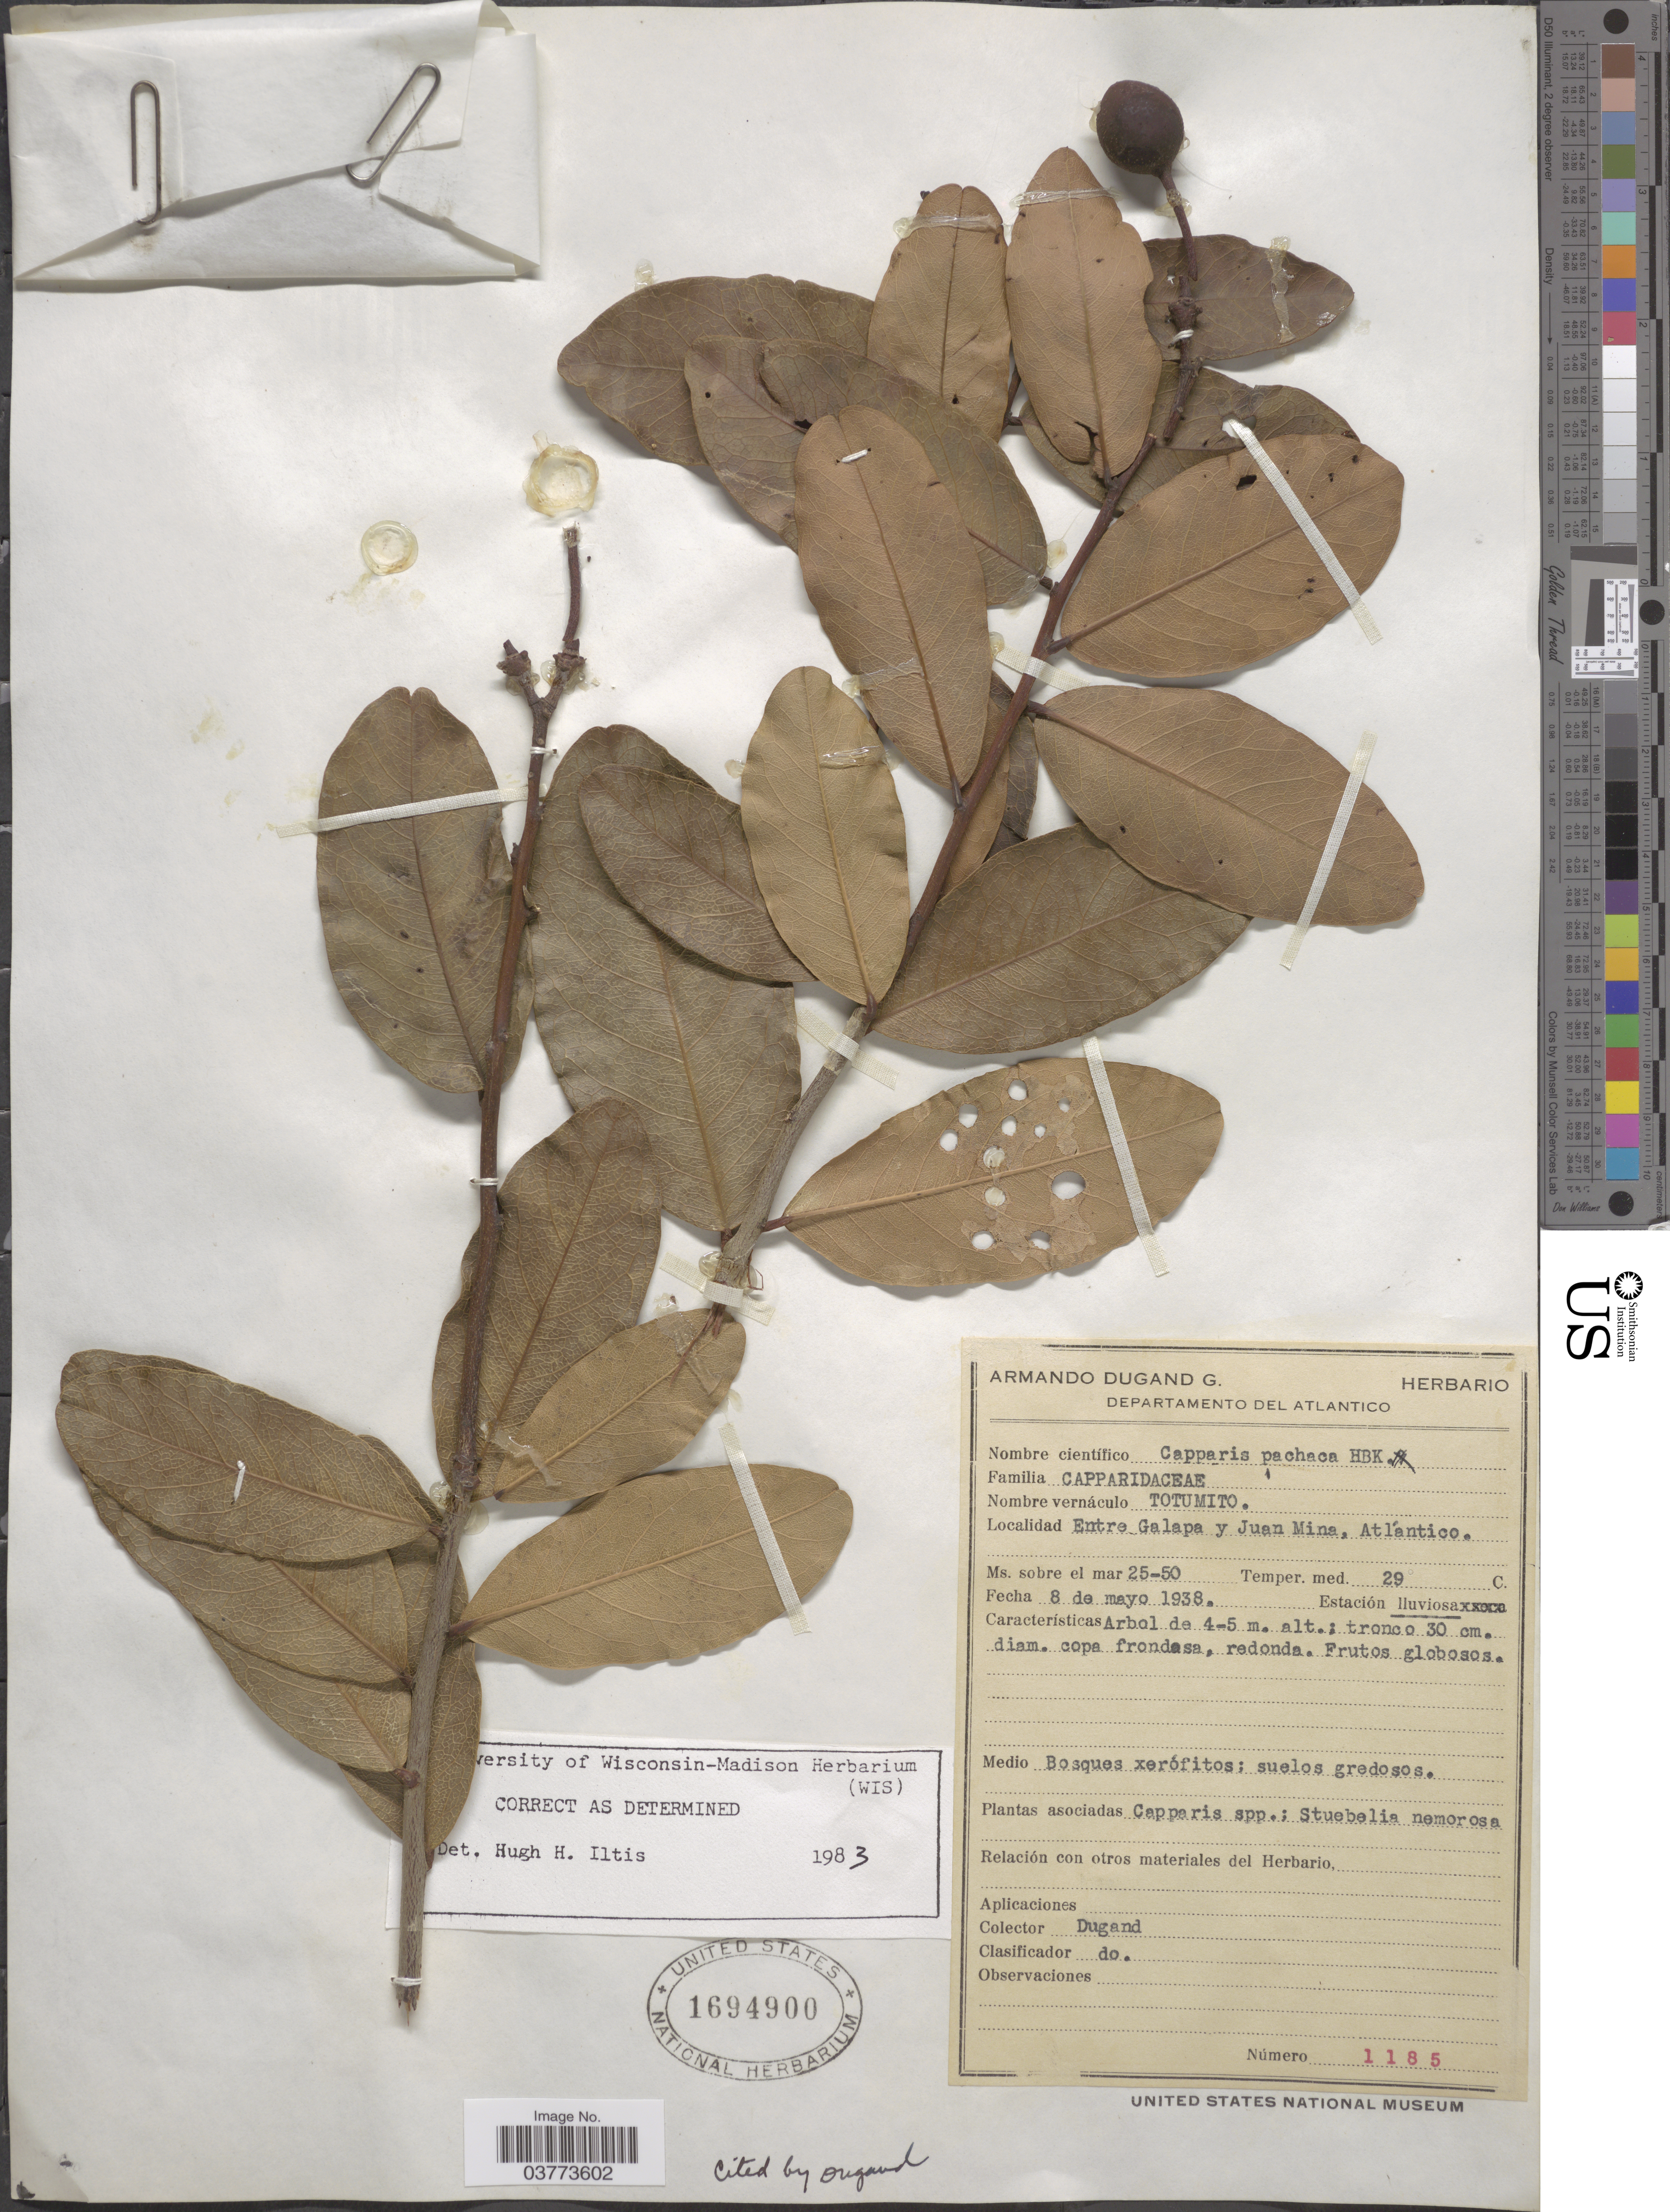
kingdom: Plantae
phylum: Tracheophyta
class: Magnoliopsida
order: Brassicales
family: Capparaceae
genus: Neocapparis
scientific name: Neocapparis pachaca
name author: (Kunth) Cornejo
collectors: A. Dugand G.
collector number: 1185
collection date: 1938-05-08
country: Colombia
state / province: Atlántico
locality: Departamento del Atlantico. Entre Galapa y Juan Mina.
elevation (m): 25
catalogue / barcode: US 1694900